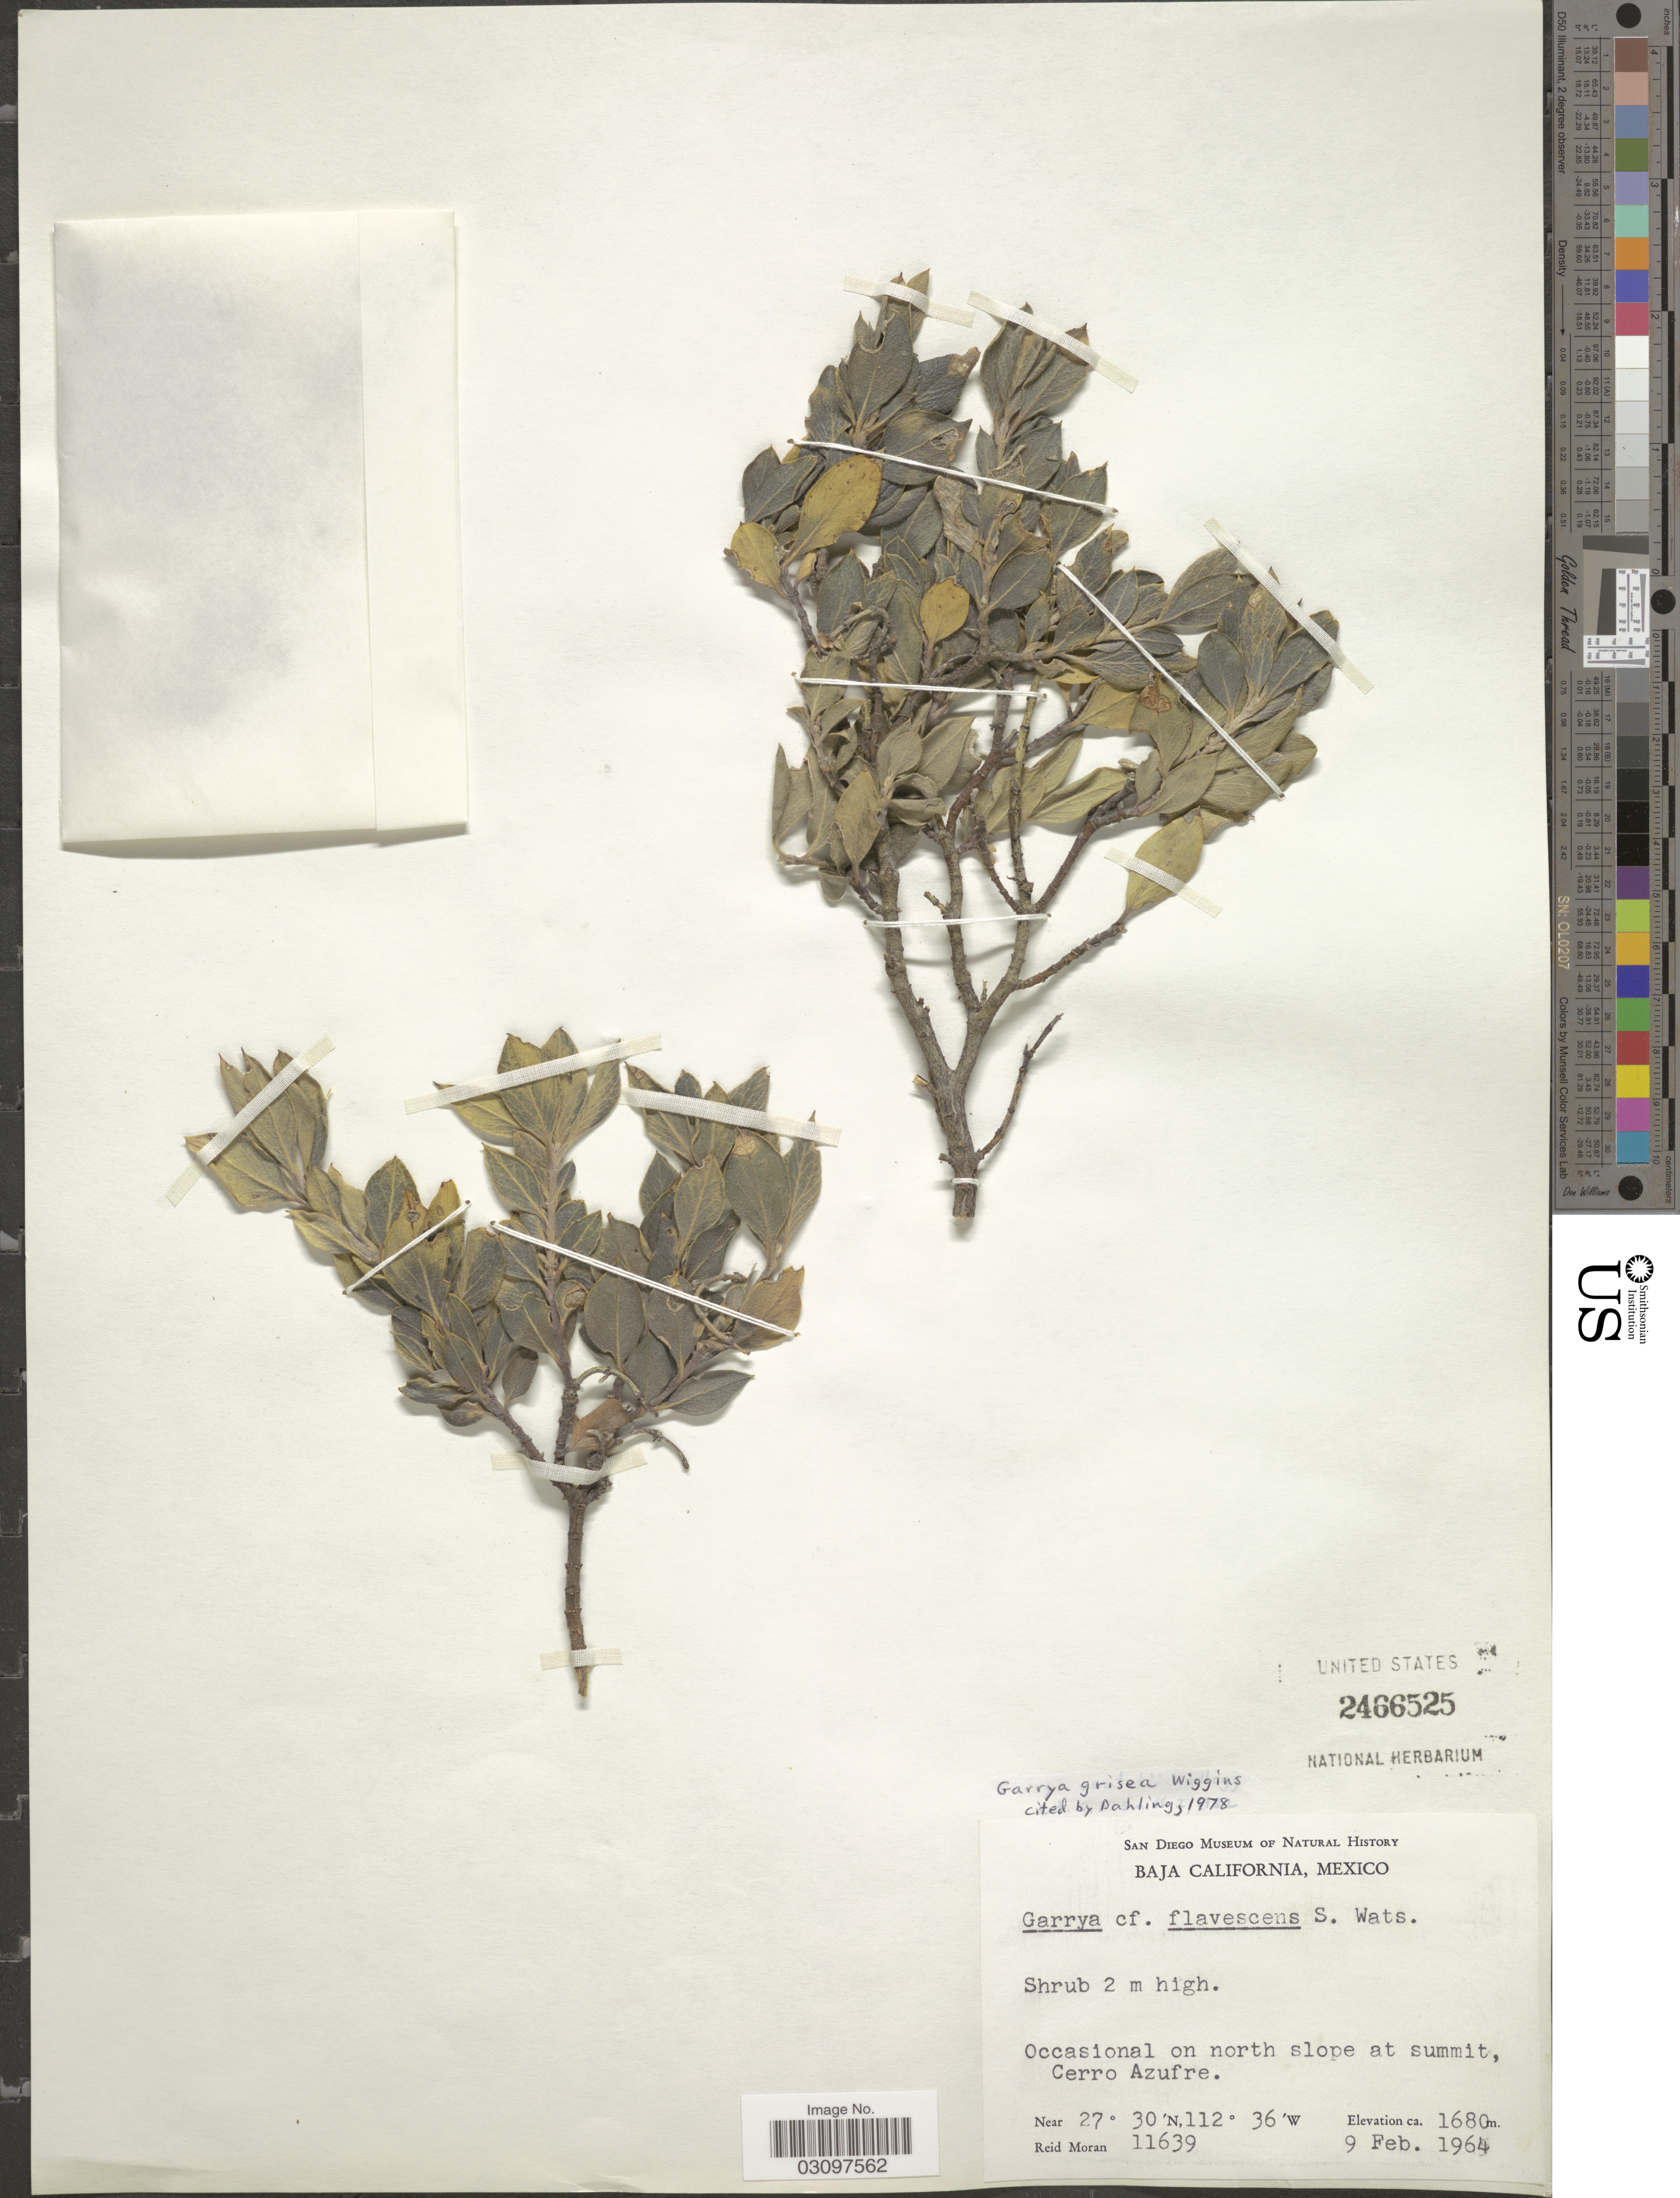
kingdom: Plantae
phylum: Tracheophyta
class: Magnoliopsida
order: Garryales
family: Garryaceae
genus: Garrya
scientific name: Garrya grisea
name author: Wiggins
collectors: R. Moran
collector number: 11639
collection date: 1964-02-09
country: Mexico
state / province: Baja California Sur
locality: Occasional on north slope at summit, Cerro Azufre.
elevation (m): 1680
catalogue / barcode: US 2466525